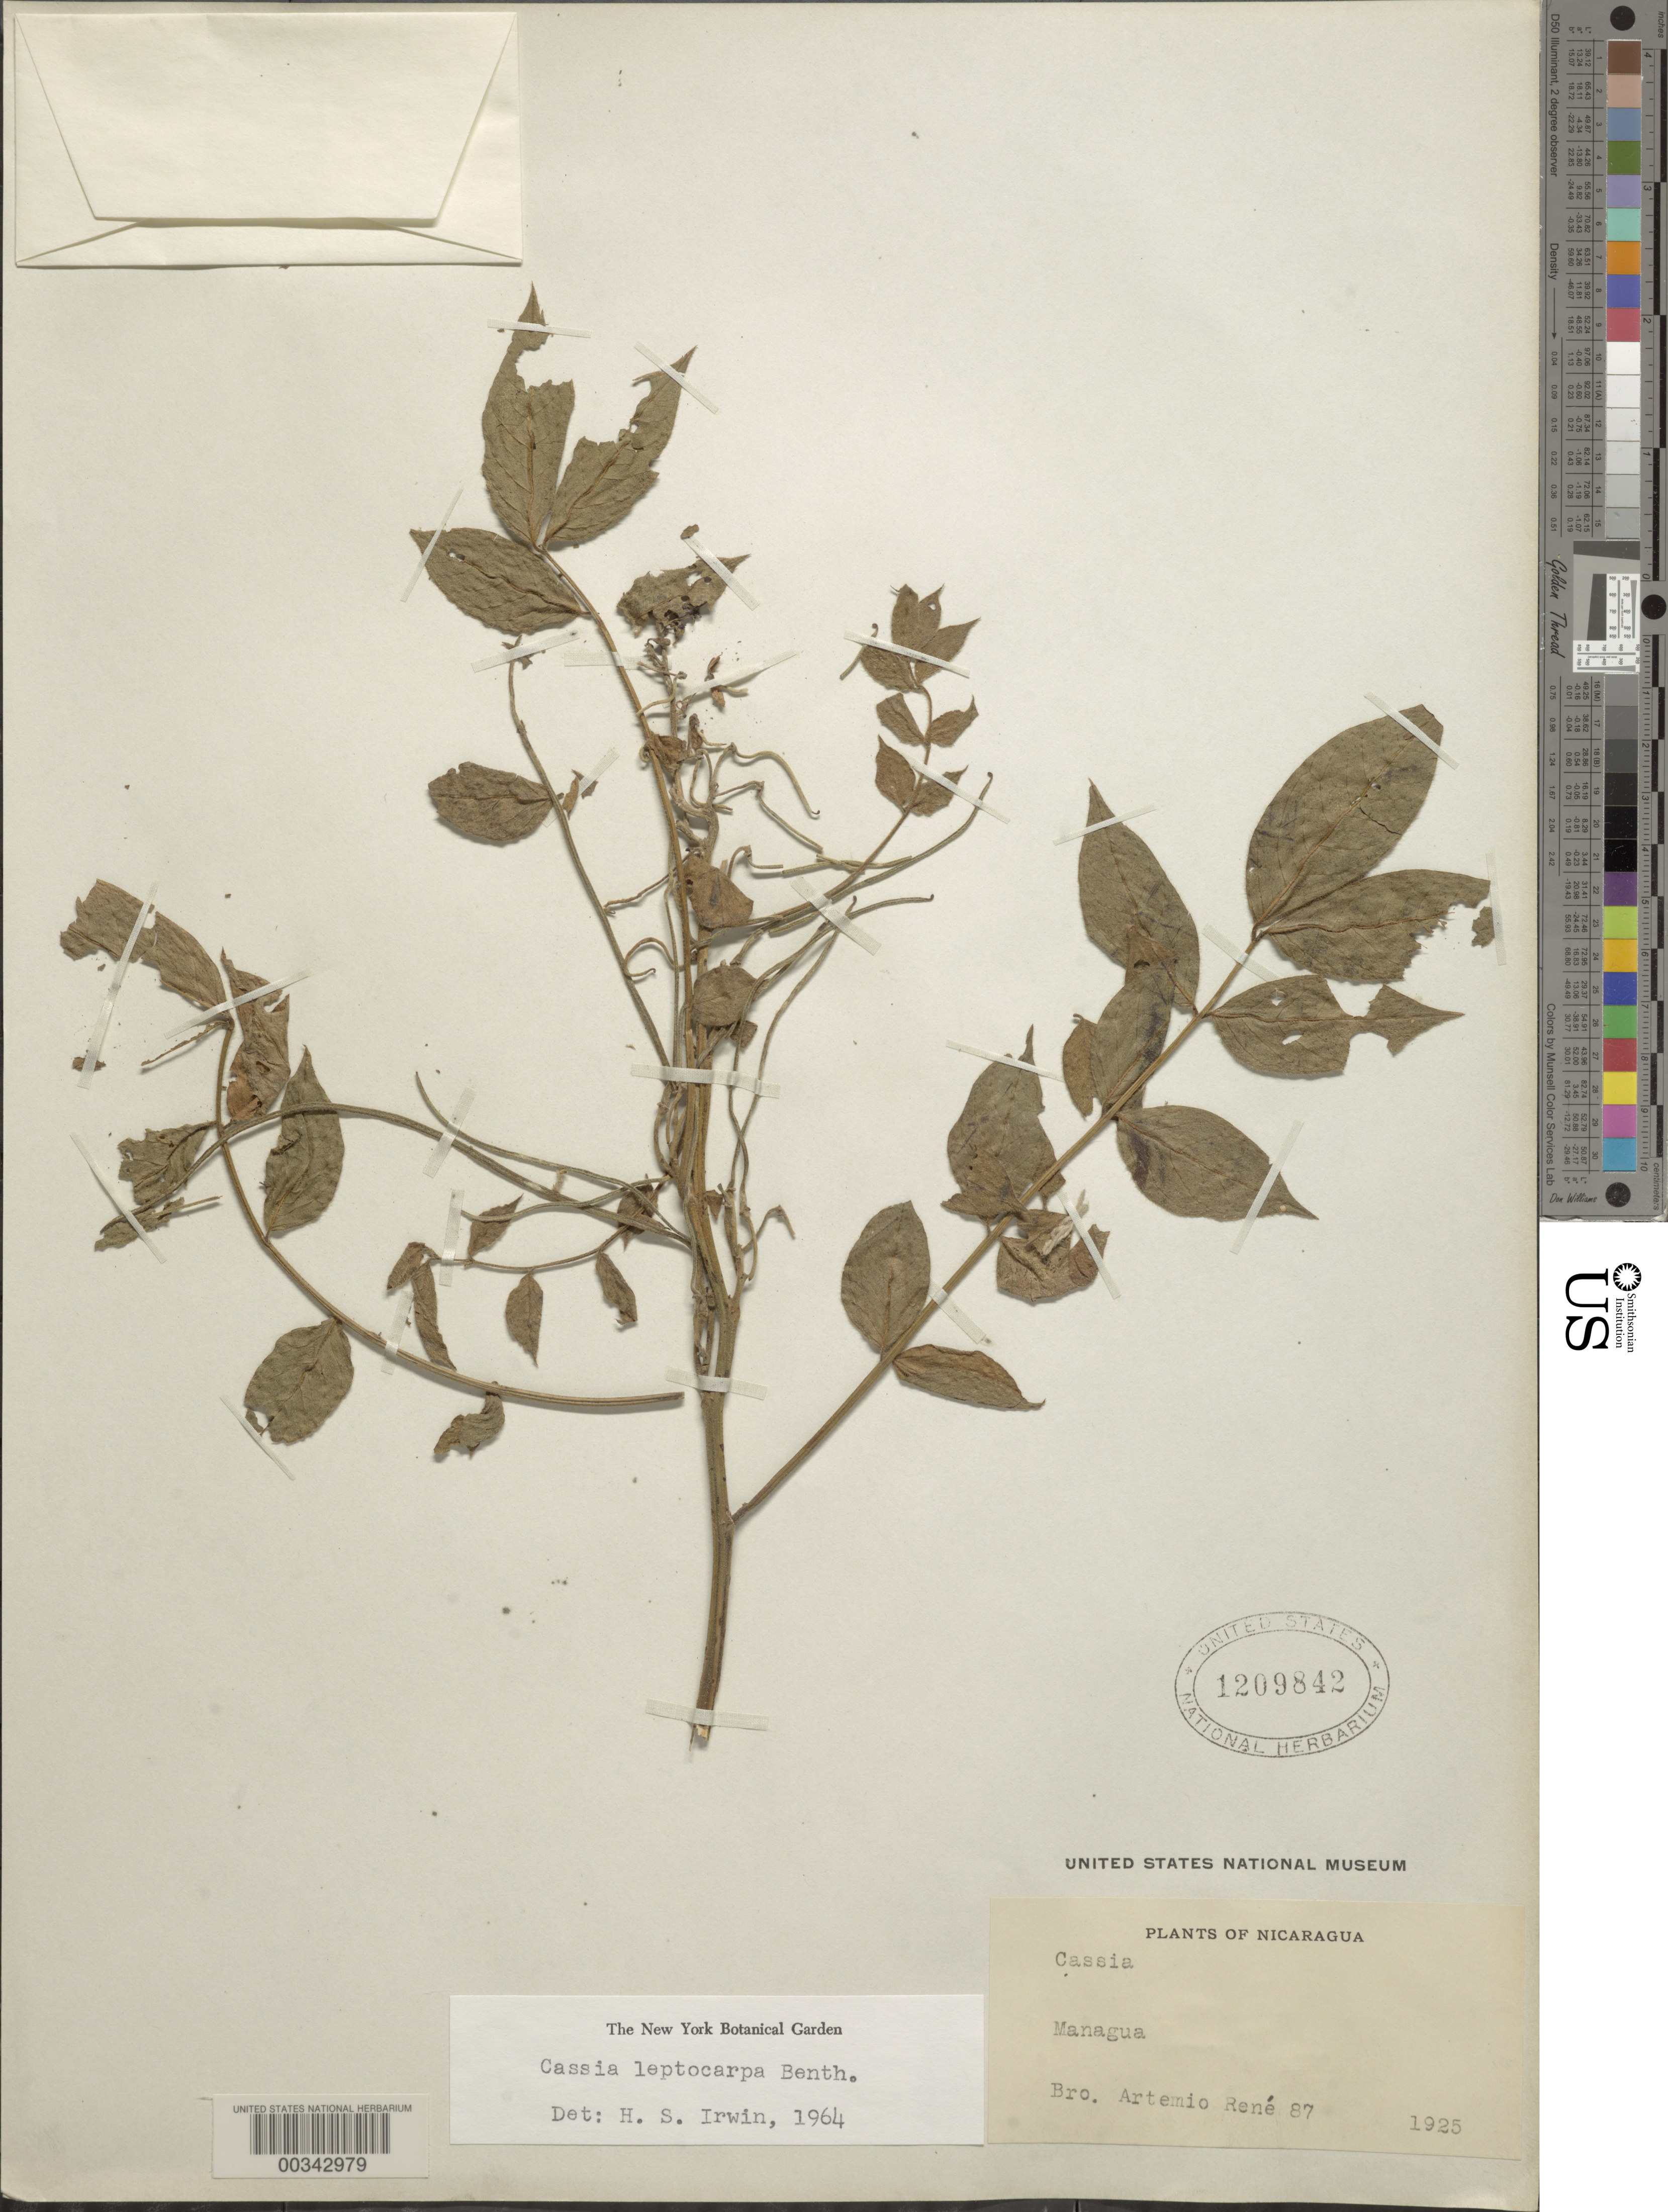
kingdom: Plantae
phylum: Tracheophyta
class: Magnoliopsida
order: Fabales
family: Fabaceae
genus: Senna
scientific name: Senna hirsuta var. leptocarpa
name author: (Benth.) H.S. Irwin & Barneby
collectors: B. Rene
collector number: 87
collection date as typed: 1925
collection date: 1925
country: Nicaragua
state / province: Managua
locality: Managua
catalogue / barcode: US 1209842